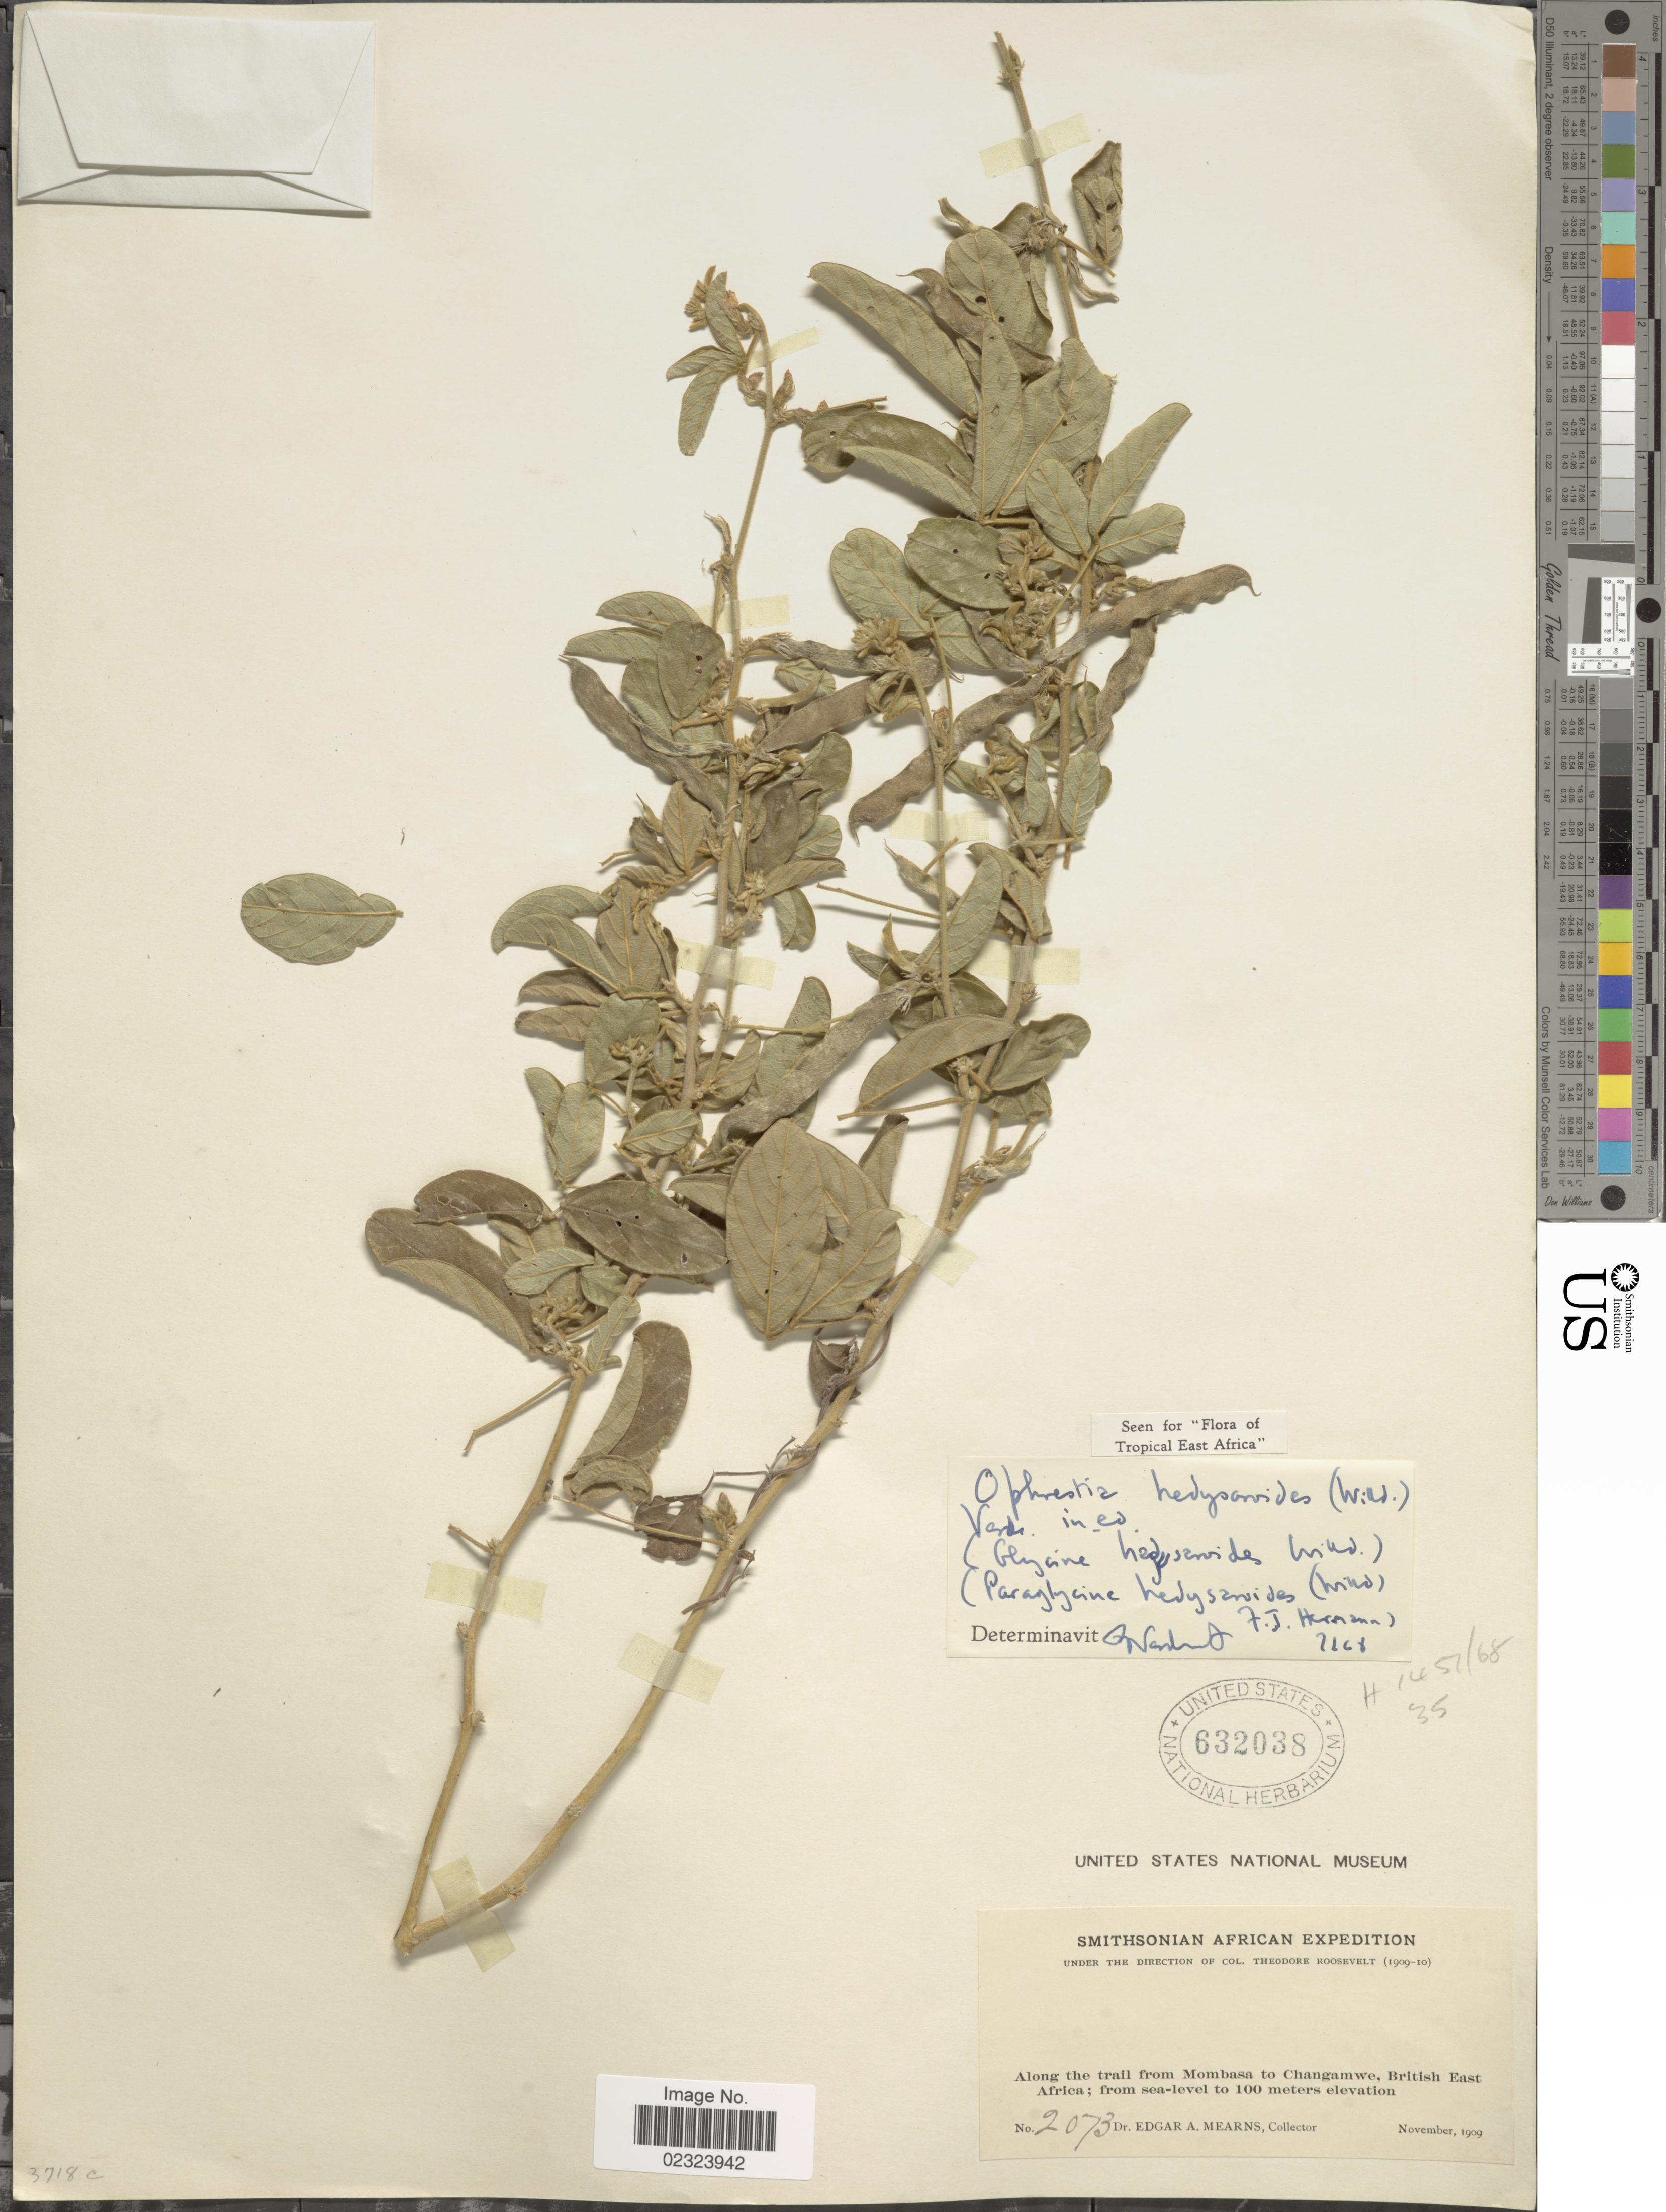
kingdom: Plantae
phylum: Tracheophyta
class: Magnoliopsida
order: Fabales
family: Fabaceae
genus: Ophrestia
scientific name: Ophrestia hedysaroides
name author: (Verdc.) Willd.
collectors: E. A. Mearns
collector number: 2073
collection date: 1909-11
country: Kenya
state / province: Mombasa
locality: Along the trail from Mombasa to Changamwe, British East Africa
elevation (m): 100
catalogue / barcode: US 632038